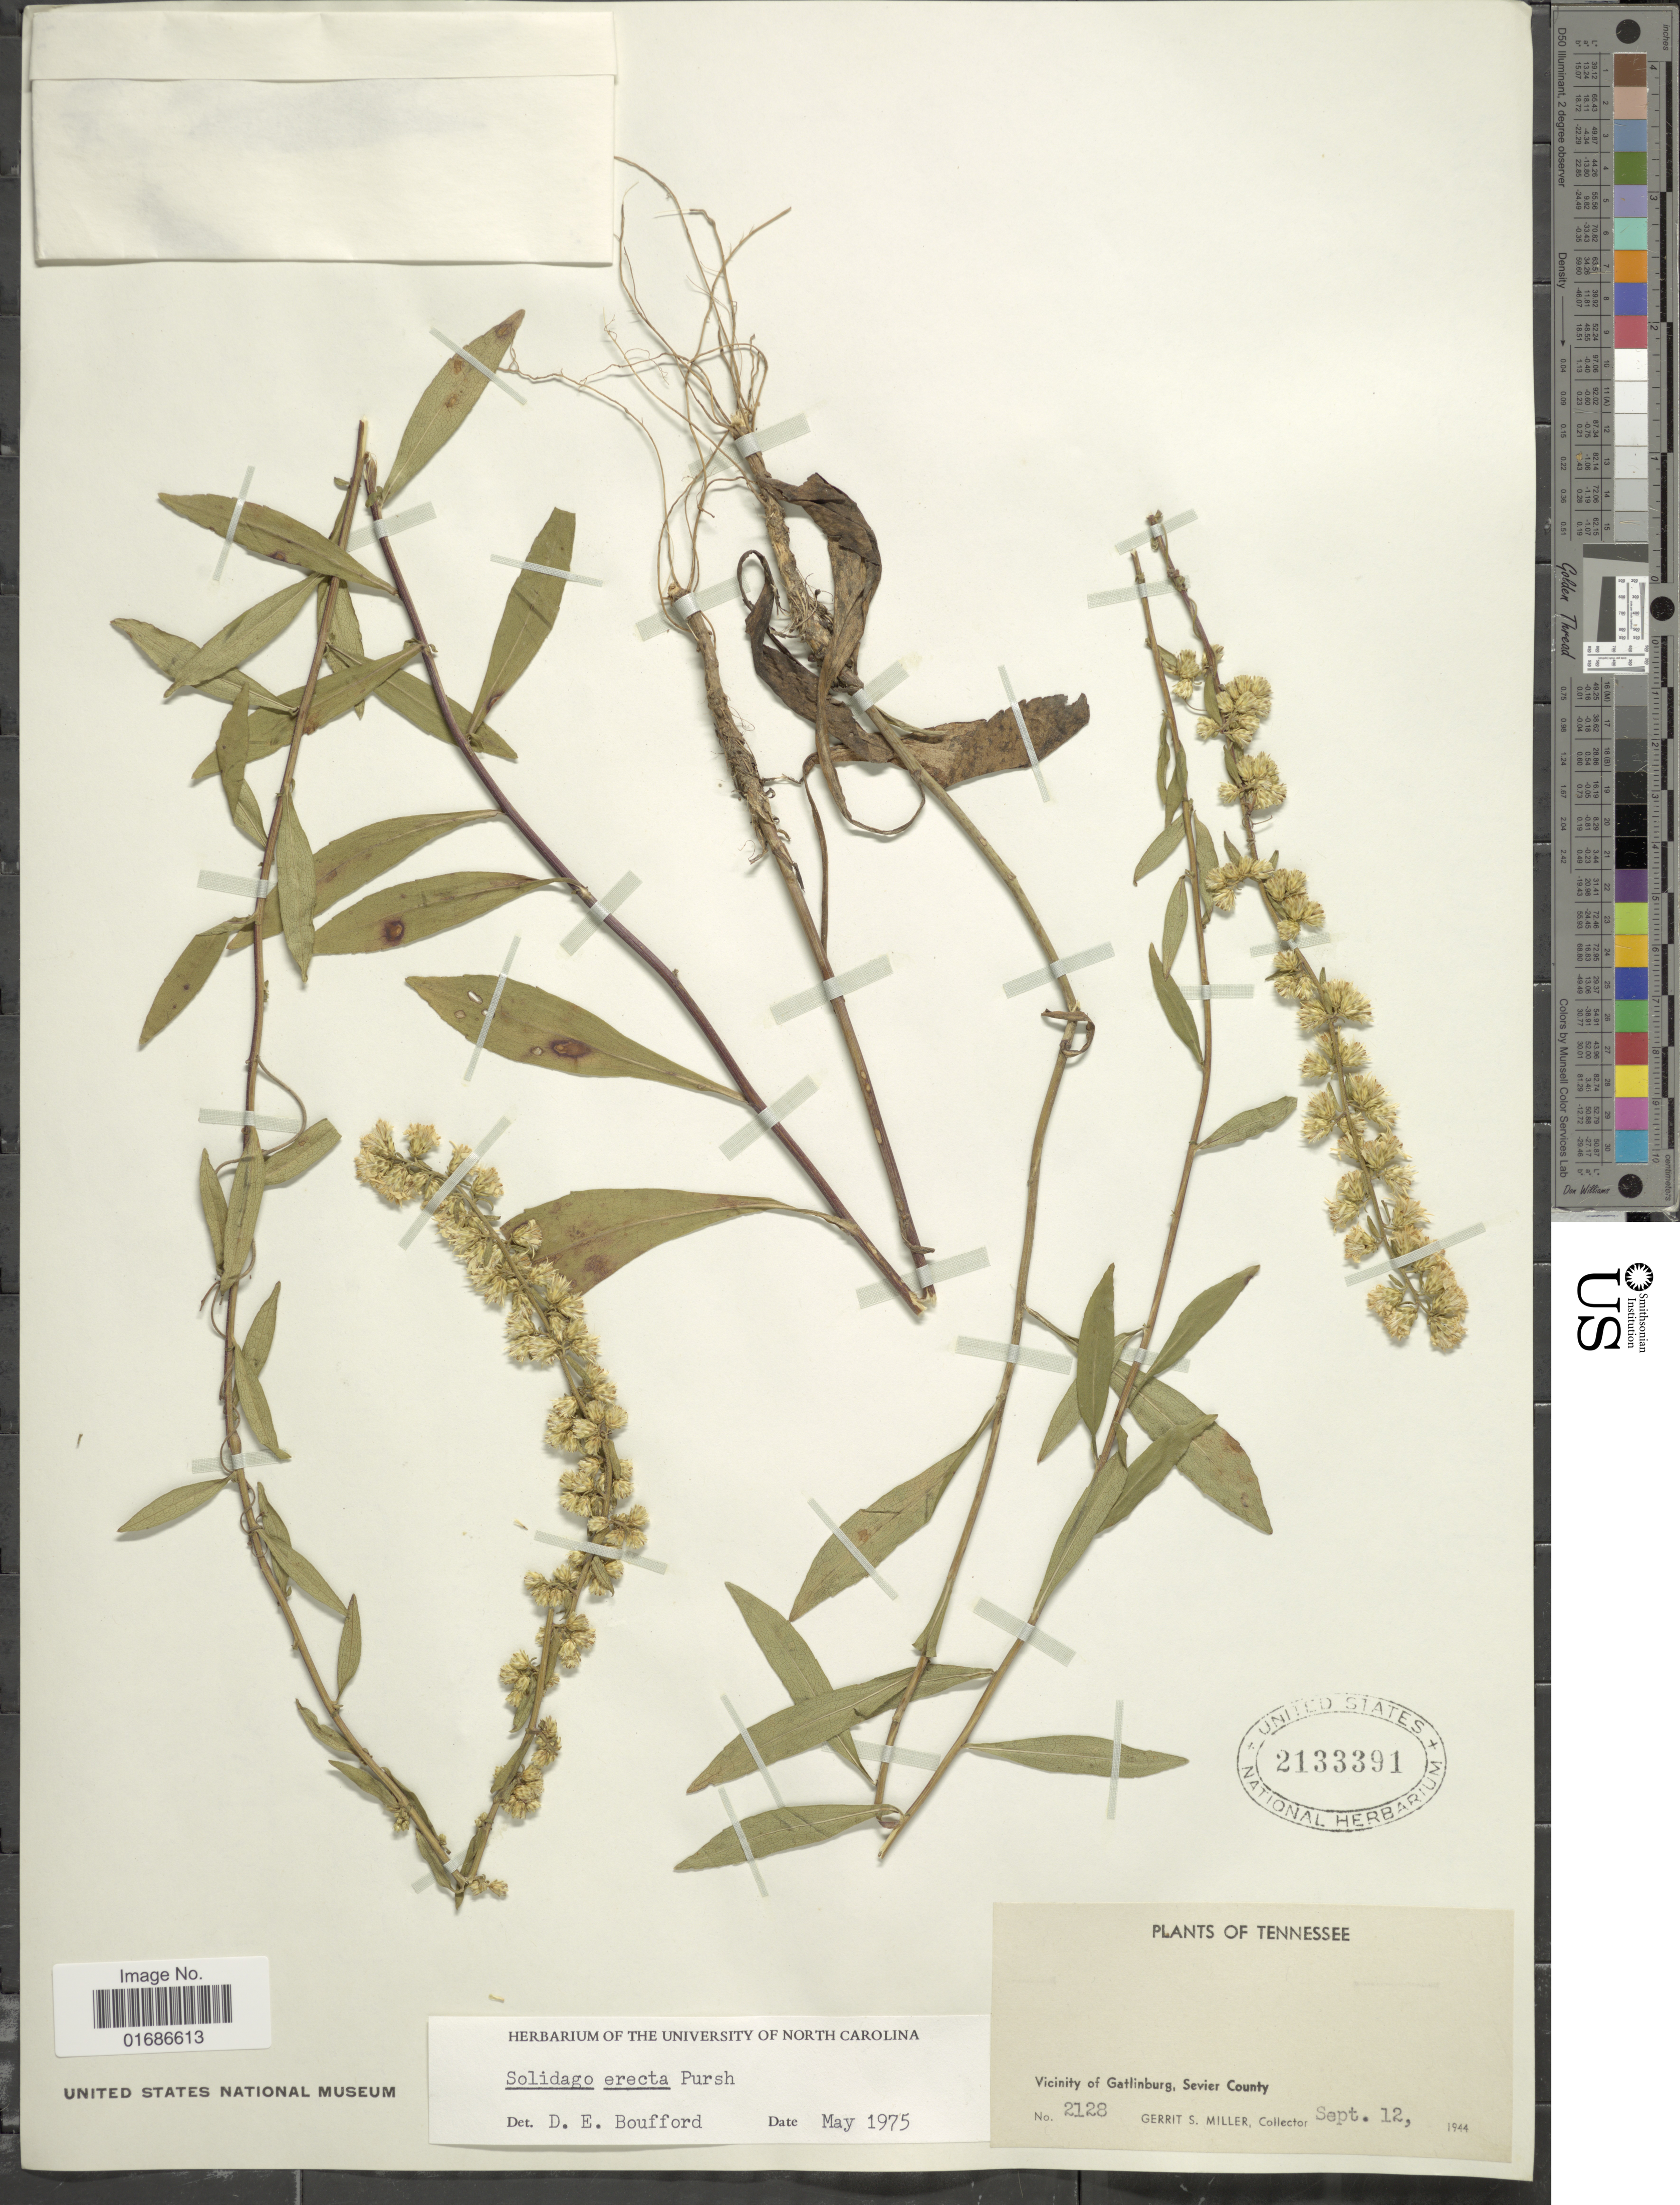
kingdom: Plantae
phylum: Tracheophyta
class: Magnoliopsida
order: Asterales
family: Asteraceae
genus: Solidago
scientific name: Solidago erecta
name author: Pursh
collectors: G. S. Miller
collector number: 2128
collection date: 1944-09-12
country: United States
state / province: Tennessee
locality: Vicinity of Gatlinburg, Sevier County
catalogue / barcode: US 2133391